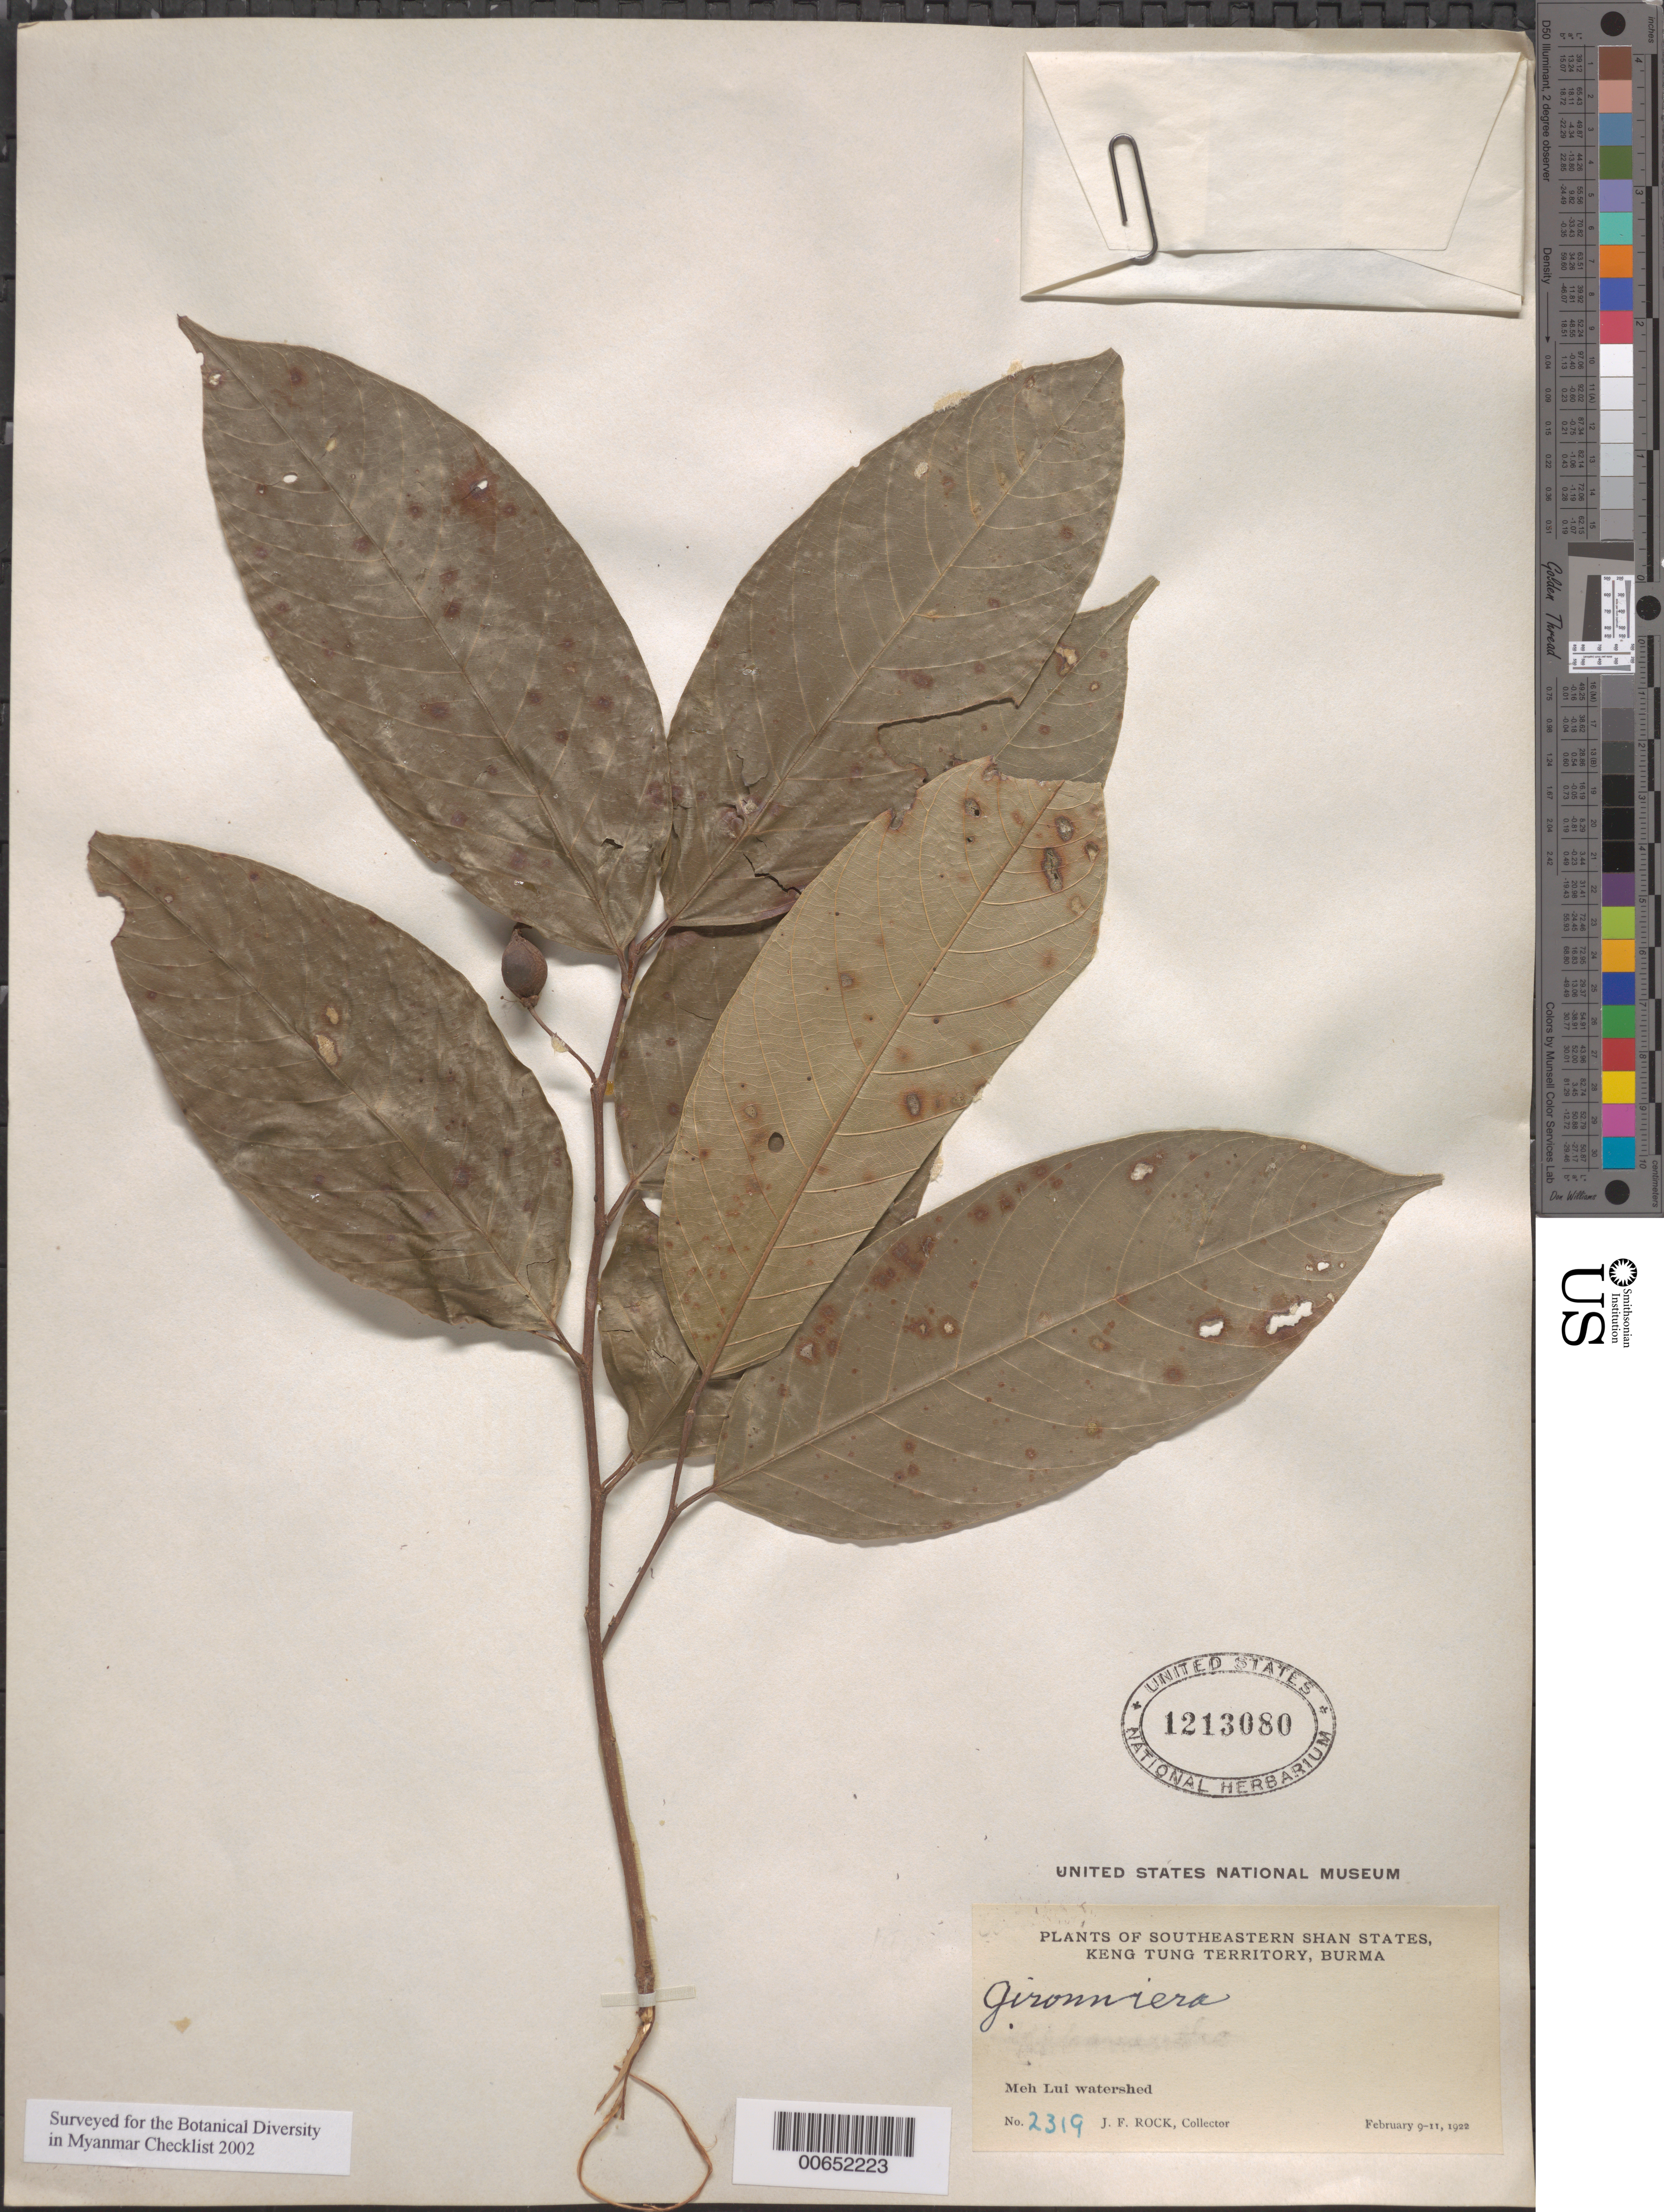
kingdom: Plantae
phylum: Tracheophyta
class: Magnoliopsida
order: Rosales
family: Cannabaceae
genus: Gironniera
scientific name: Gironniera sp.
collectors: J. F. Rock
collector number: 2319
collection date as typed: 09 Feb 1922 to 11 Feb 1922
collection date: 1922-02-09/1922-02-11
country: Myanmar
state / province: Shan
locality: Keng Tung Territory, Meh Lui watershed.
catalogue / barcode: US 1213080